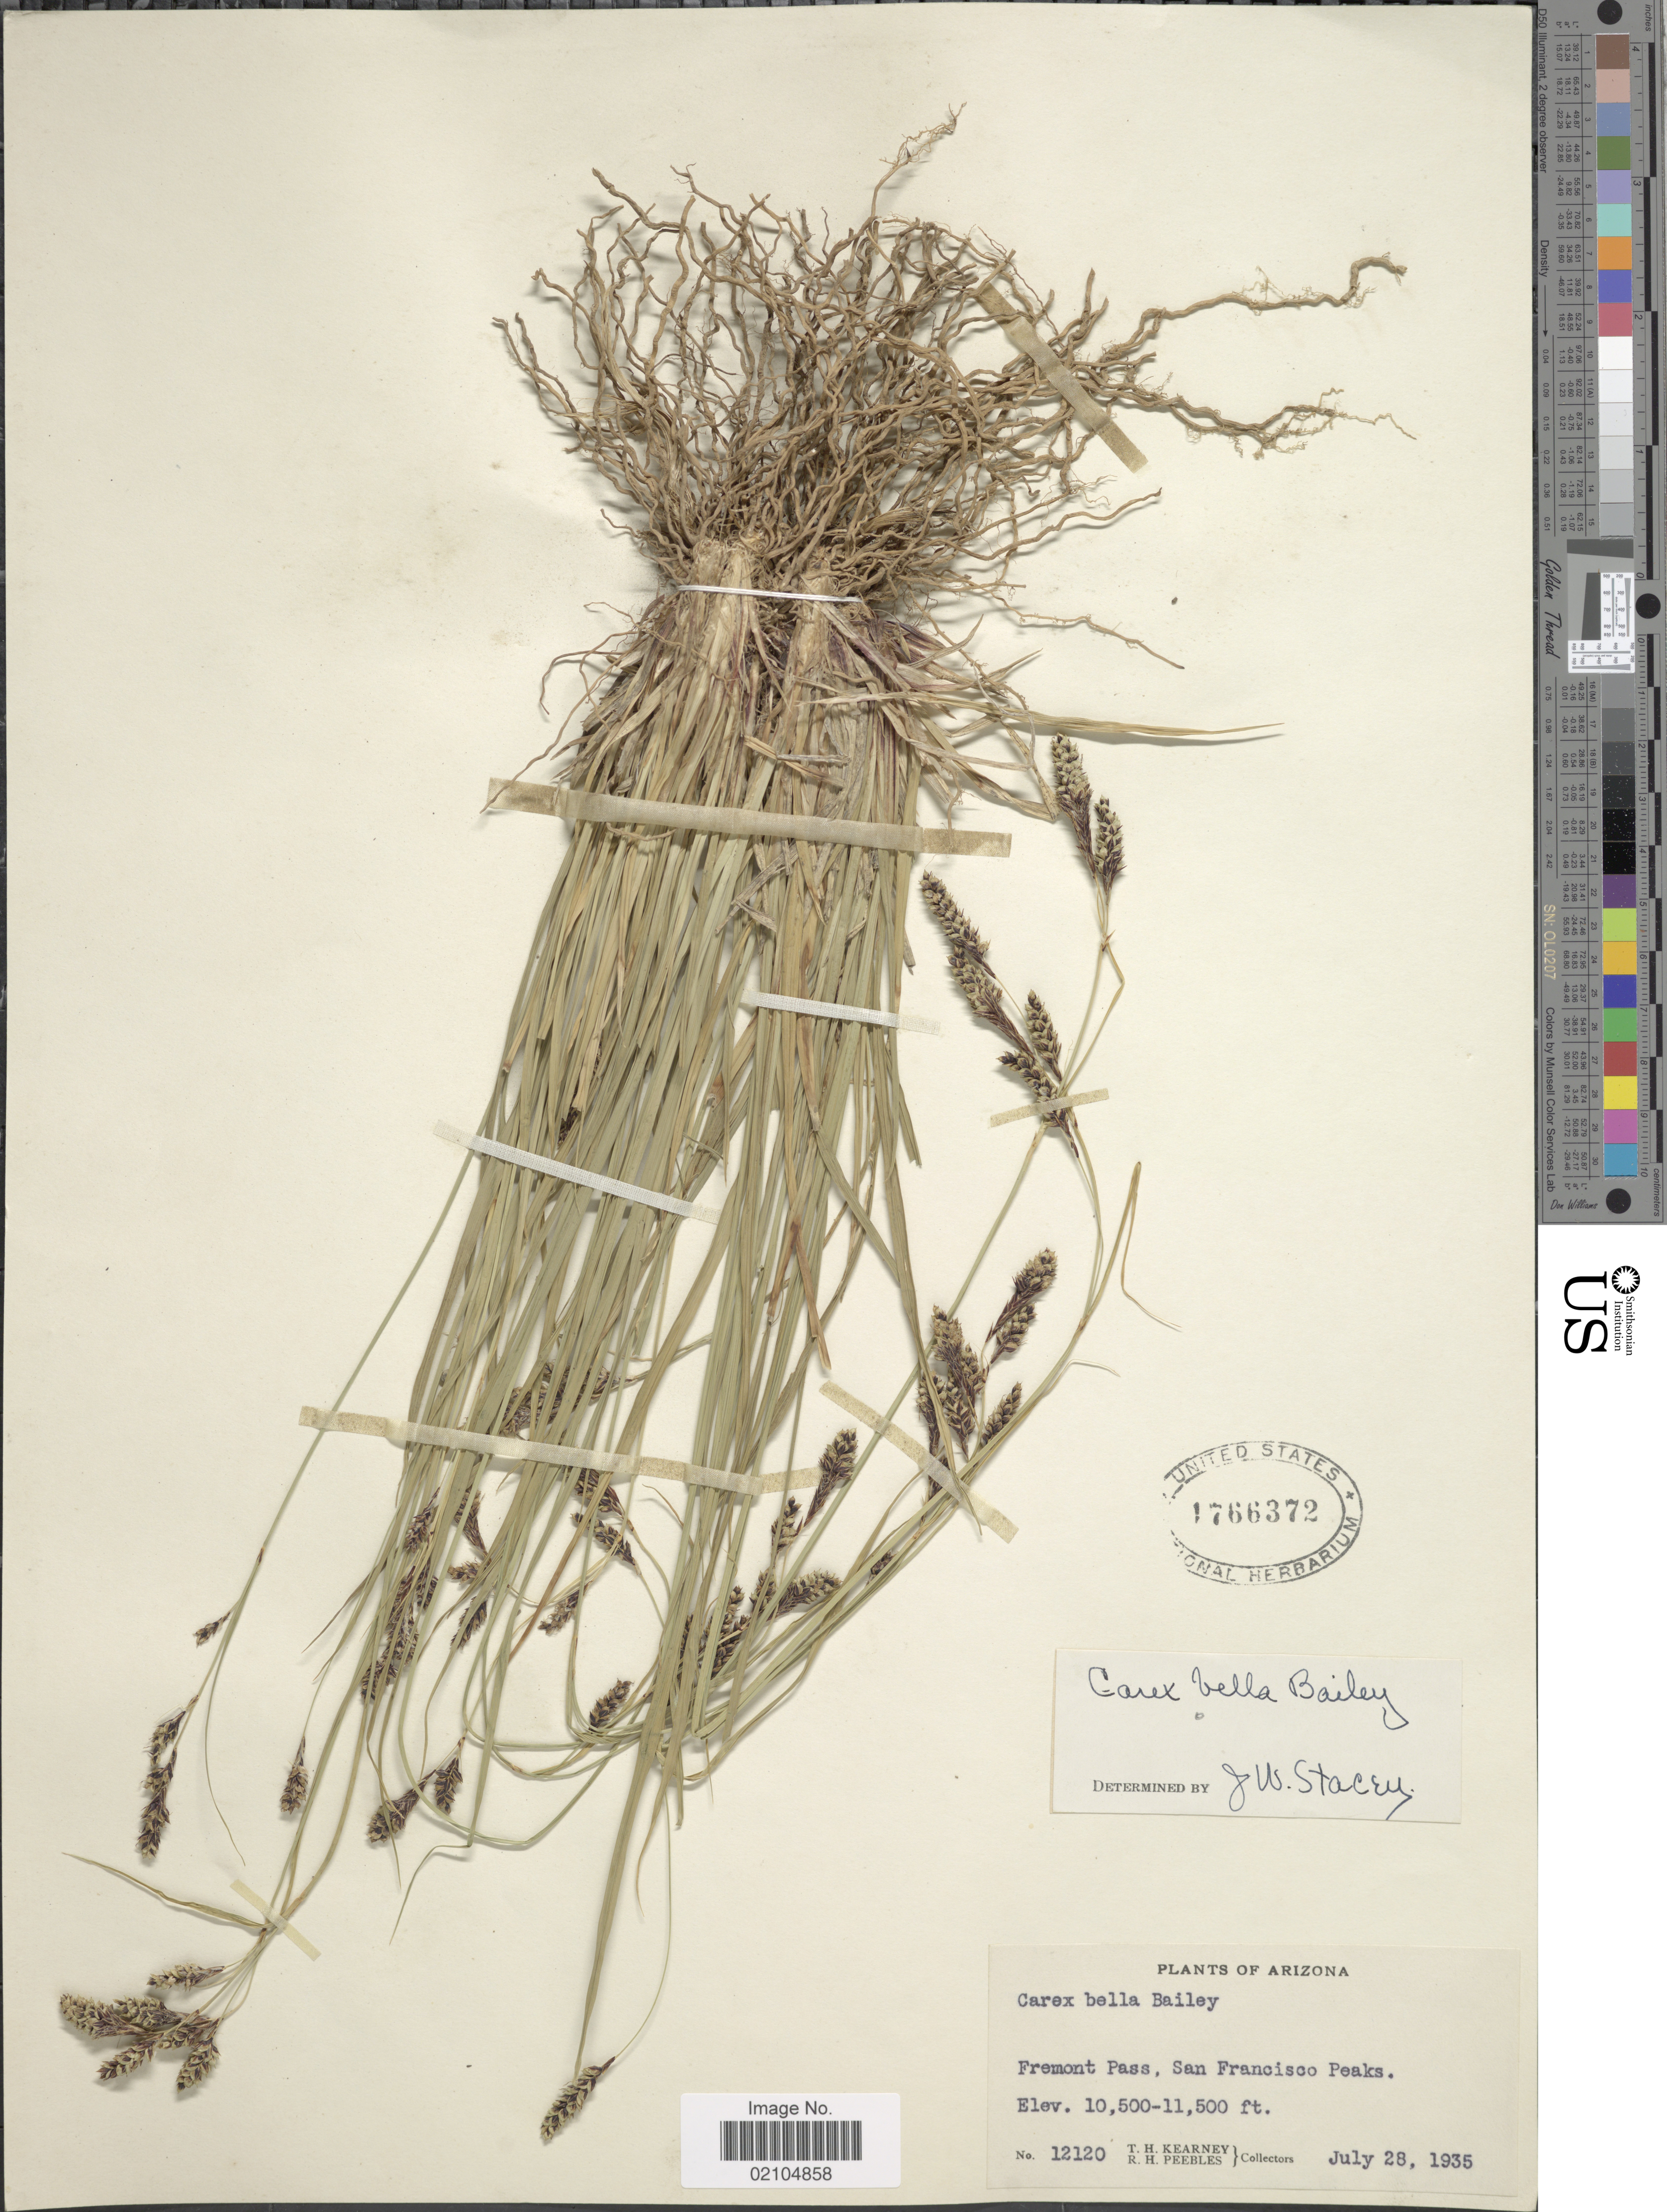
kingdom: Plantae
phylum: Tracheophyta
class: Liliopsida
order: Poales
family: Cyperaceae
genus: Carex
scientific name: Carex bella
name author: L.H. Bailey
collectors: T. H. Kearney & R. H. Peebles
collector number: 12120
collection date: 1935-07-28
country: United States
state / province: Arizona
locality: Fremont Pass, San Francisco Peaks.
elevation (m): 3200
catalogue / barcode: US 1766372